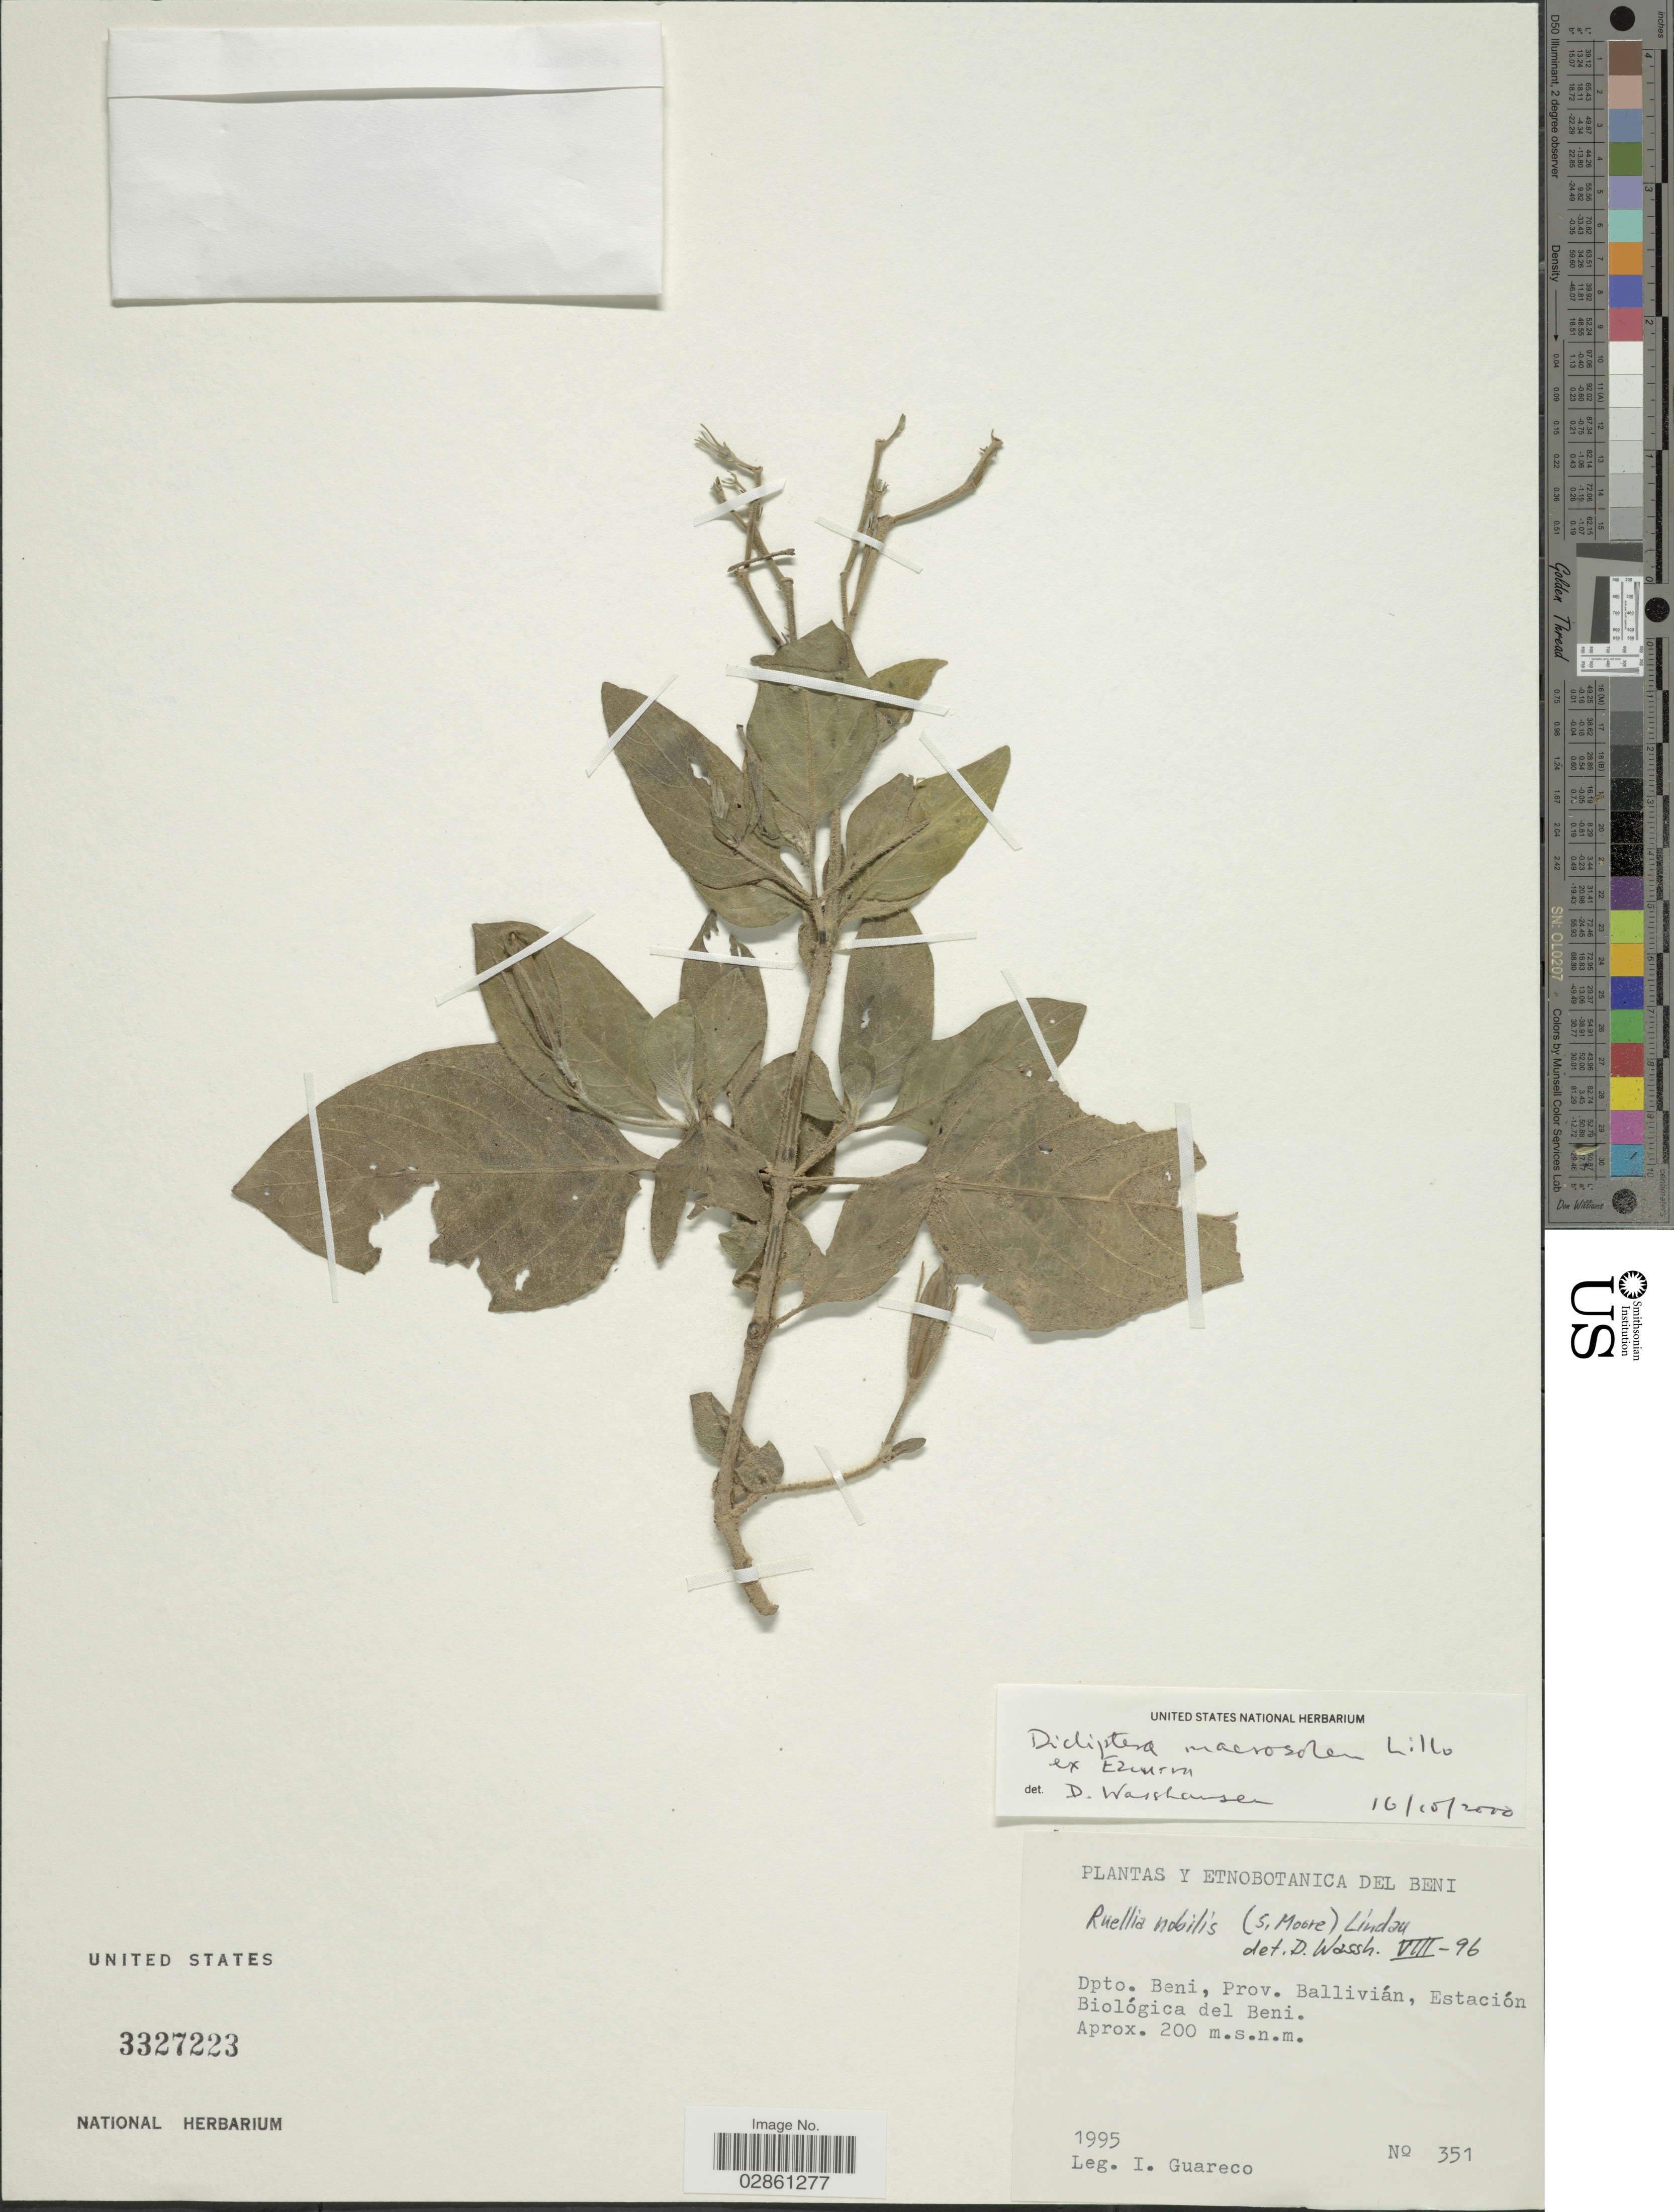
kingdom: Plantae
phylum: Tracheophyta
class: Magnoliopsida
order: Lamiales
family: Acanthaceae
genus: Ruellia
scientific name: Ruellia macrosolen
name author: Lillo ex C. Ezcurra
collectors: I. Guareco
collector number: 351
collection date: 1995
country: Bolivia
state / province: Beni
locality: Dpto. Beni, Prov. Ballivián, Estación Biológica del Beni.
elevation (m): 200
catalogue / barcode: US 3327223